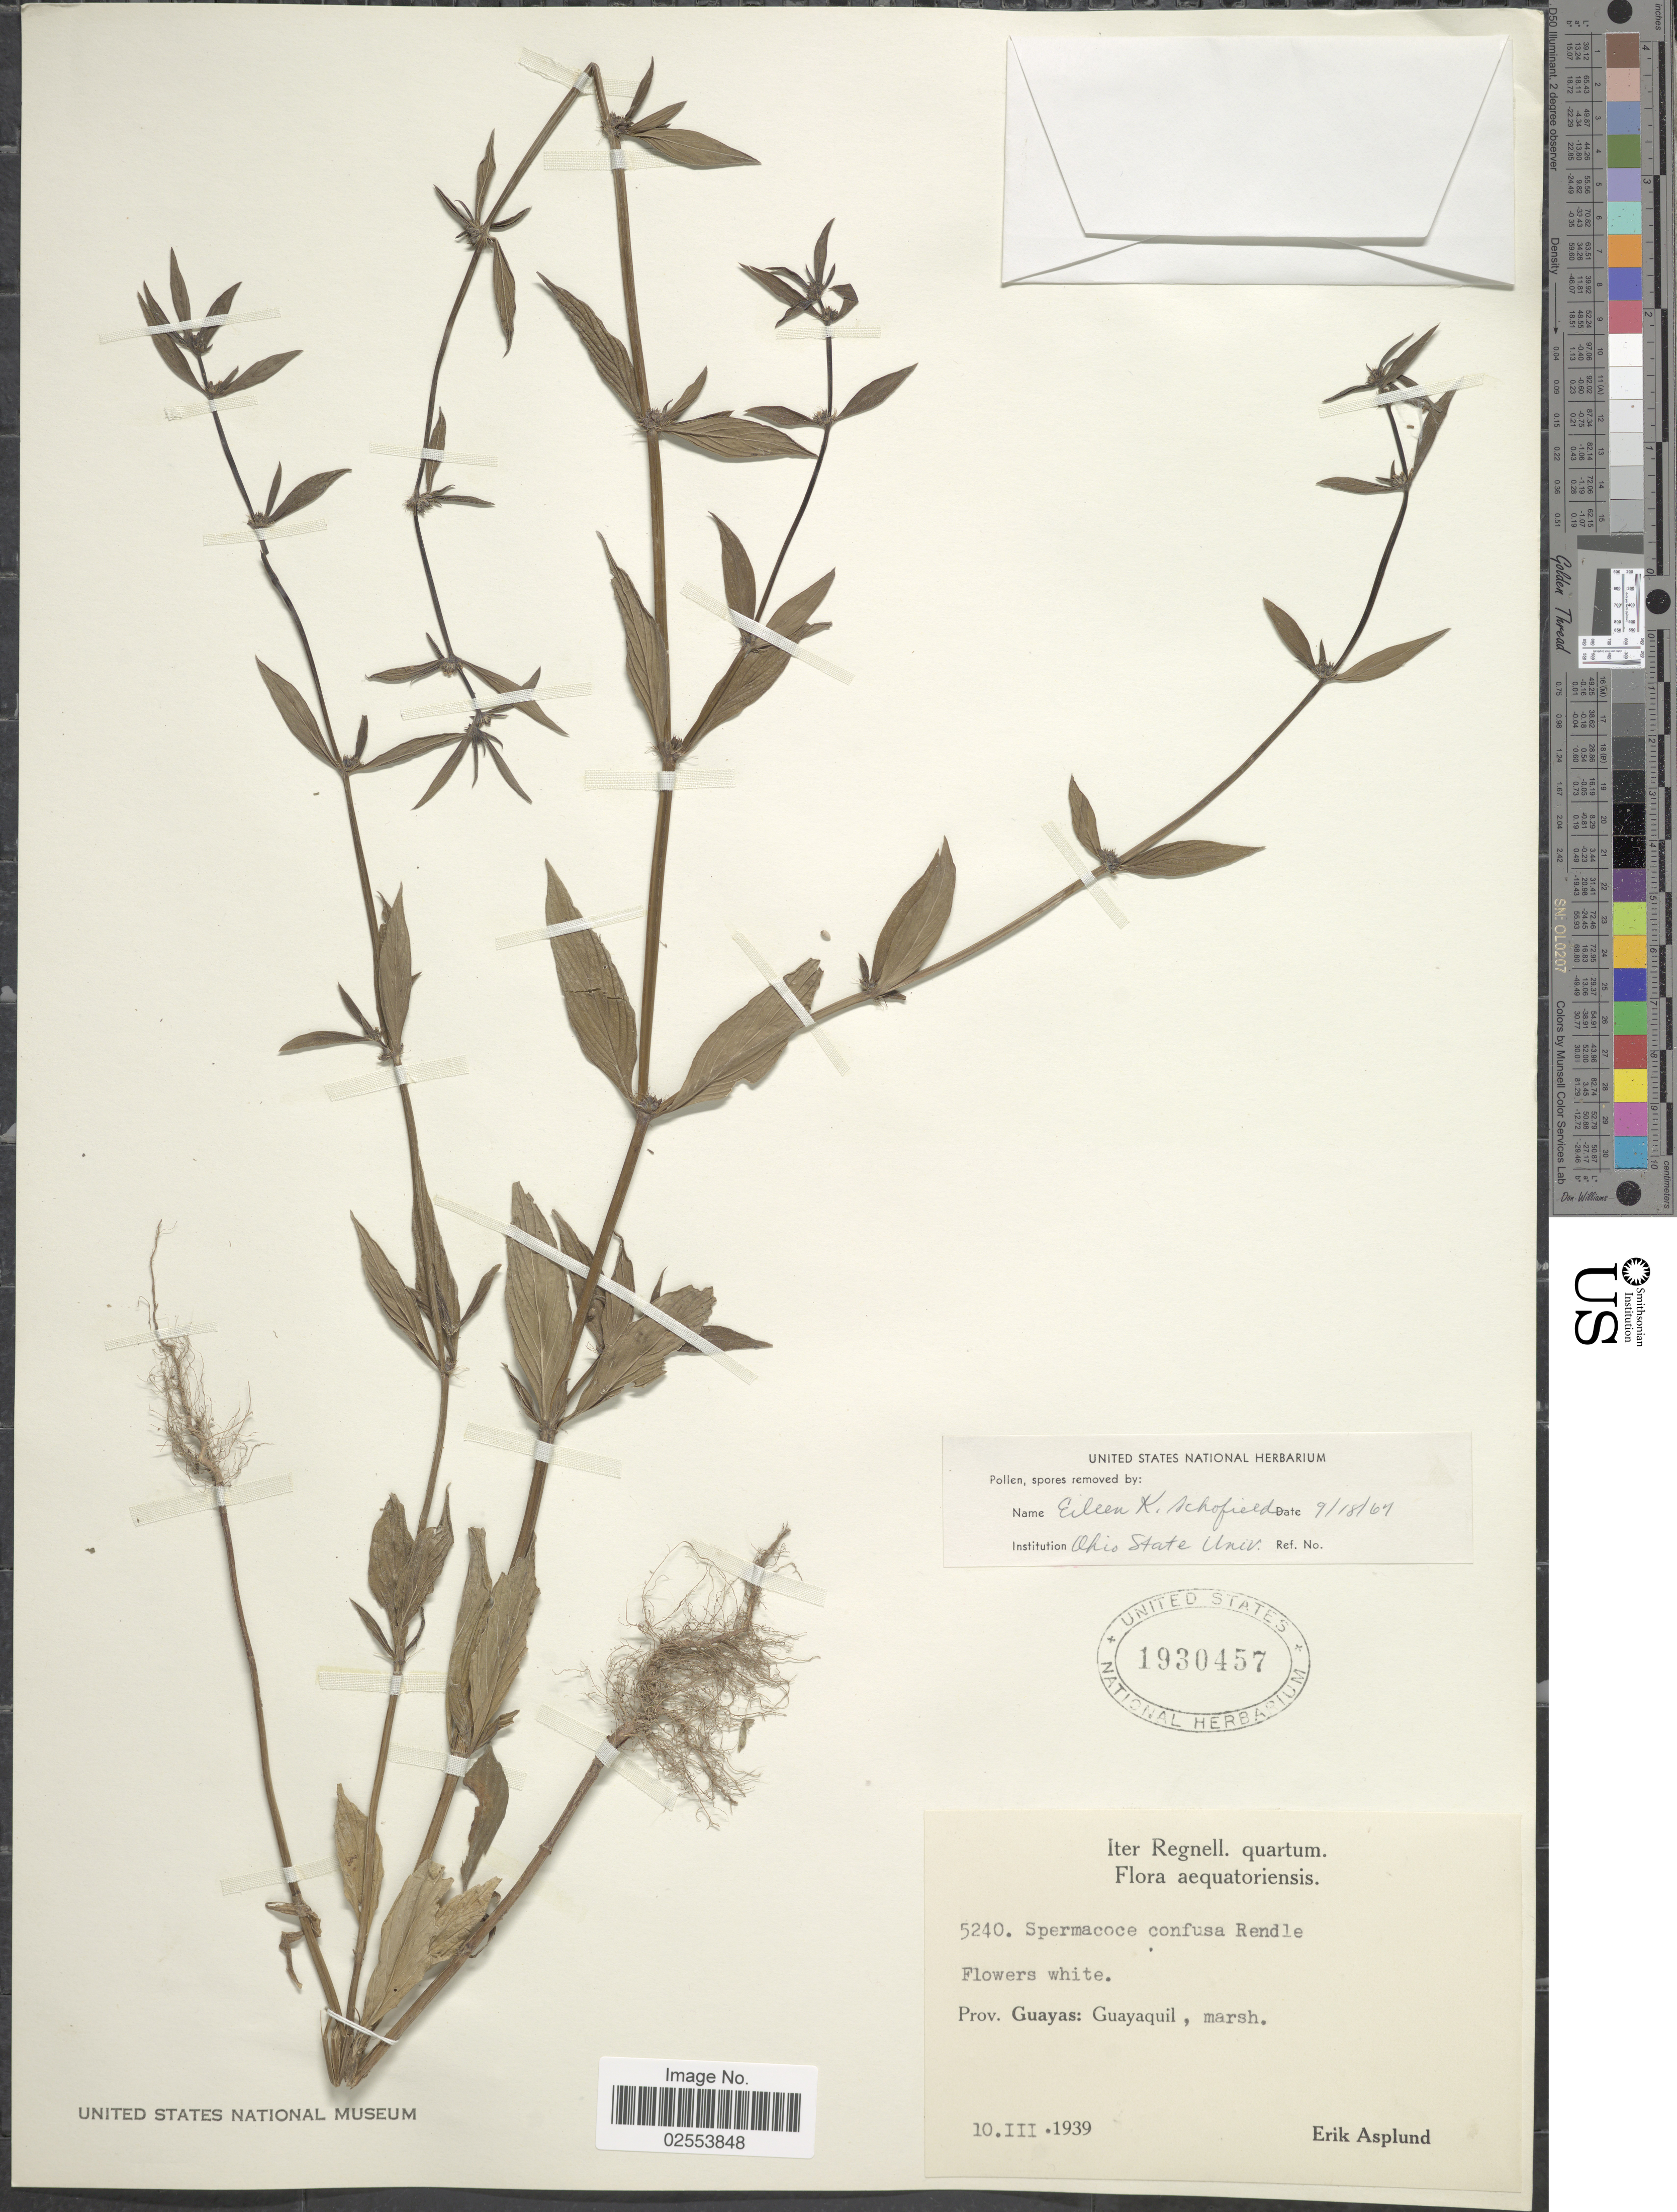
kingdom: Plantae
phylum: Tracheophyta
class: Magnoliopsida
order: Gentianales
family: Rubiaceae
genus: Borreria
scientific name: Borreria prostrata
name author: (Aubl.) Miq.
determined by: Kirkbride, J. H., Jr.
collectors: E. Asplund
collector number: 5240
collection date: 1939-03-10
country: Ecuador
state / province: Guayas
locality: Iter Regnell, aequatoriensis, Guayaquil.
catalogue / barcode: US 1930457